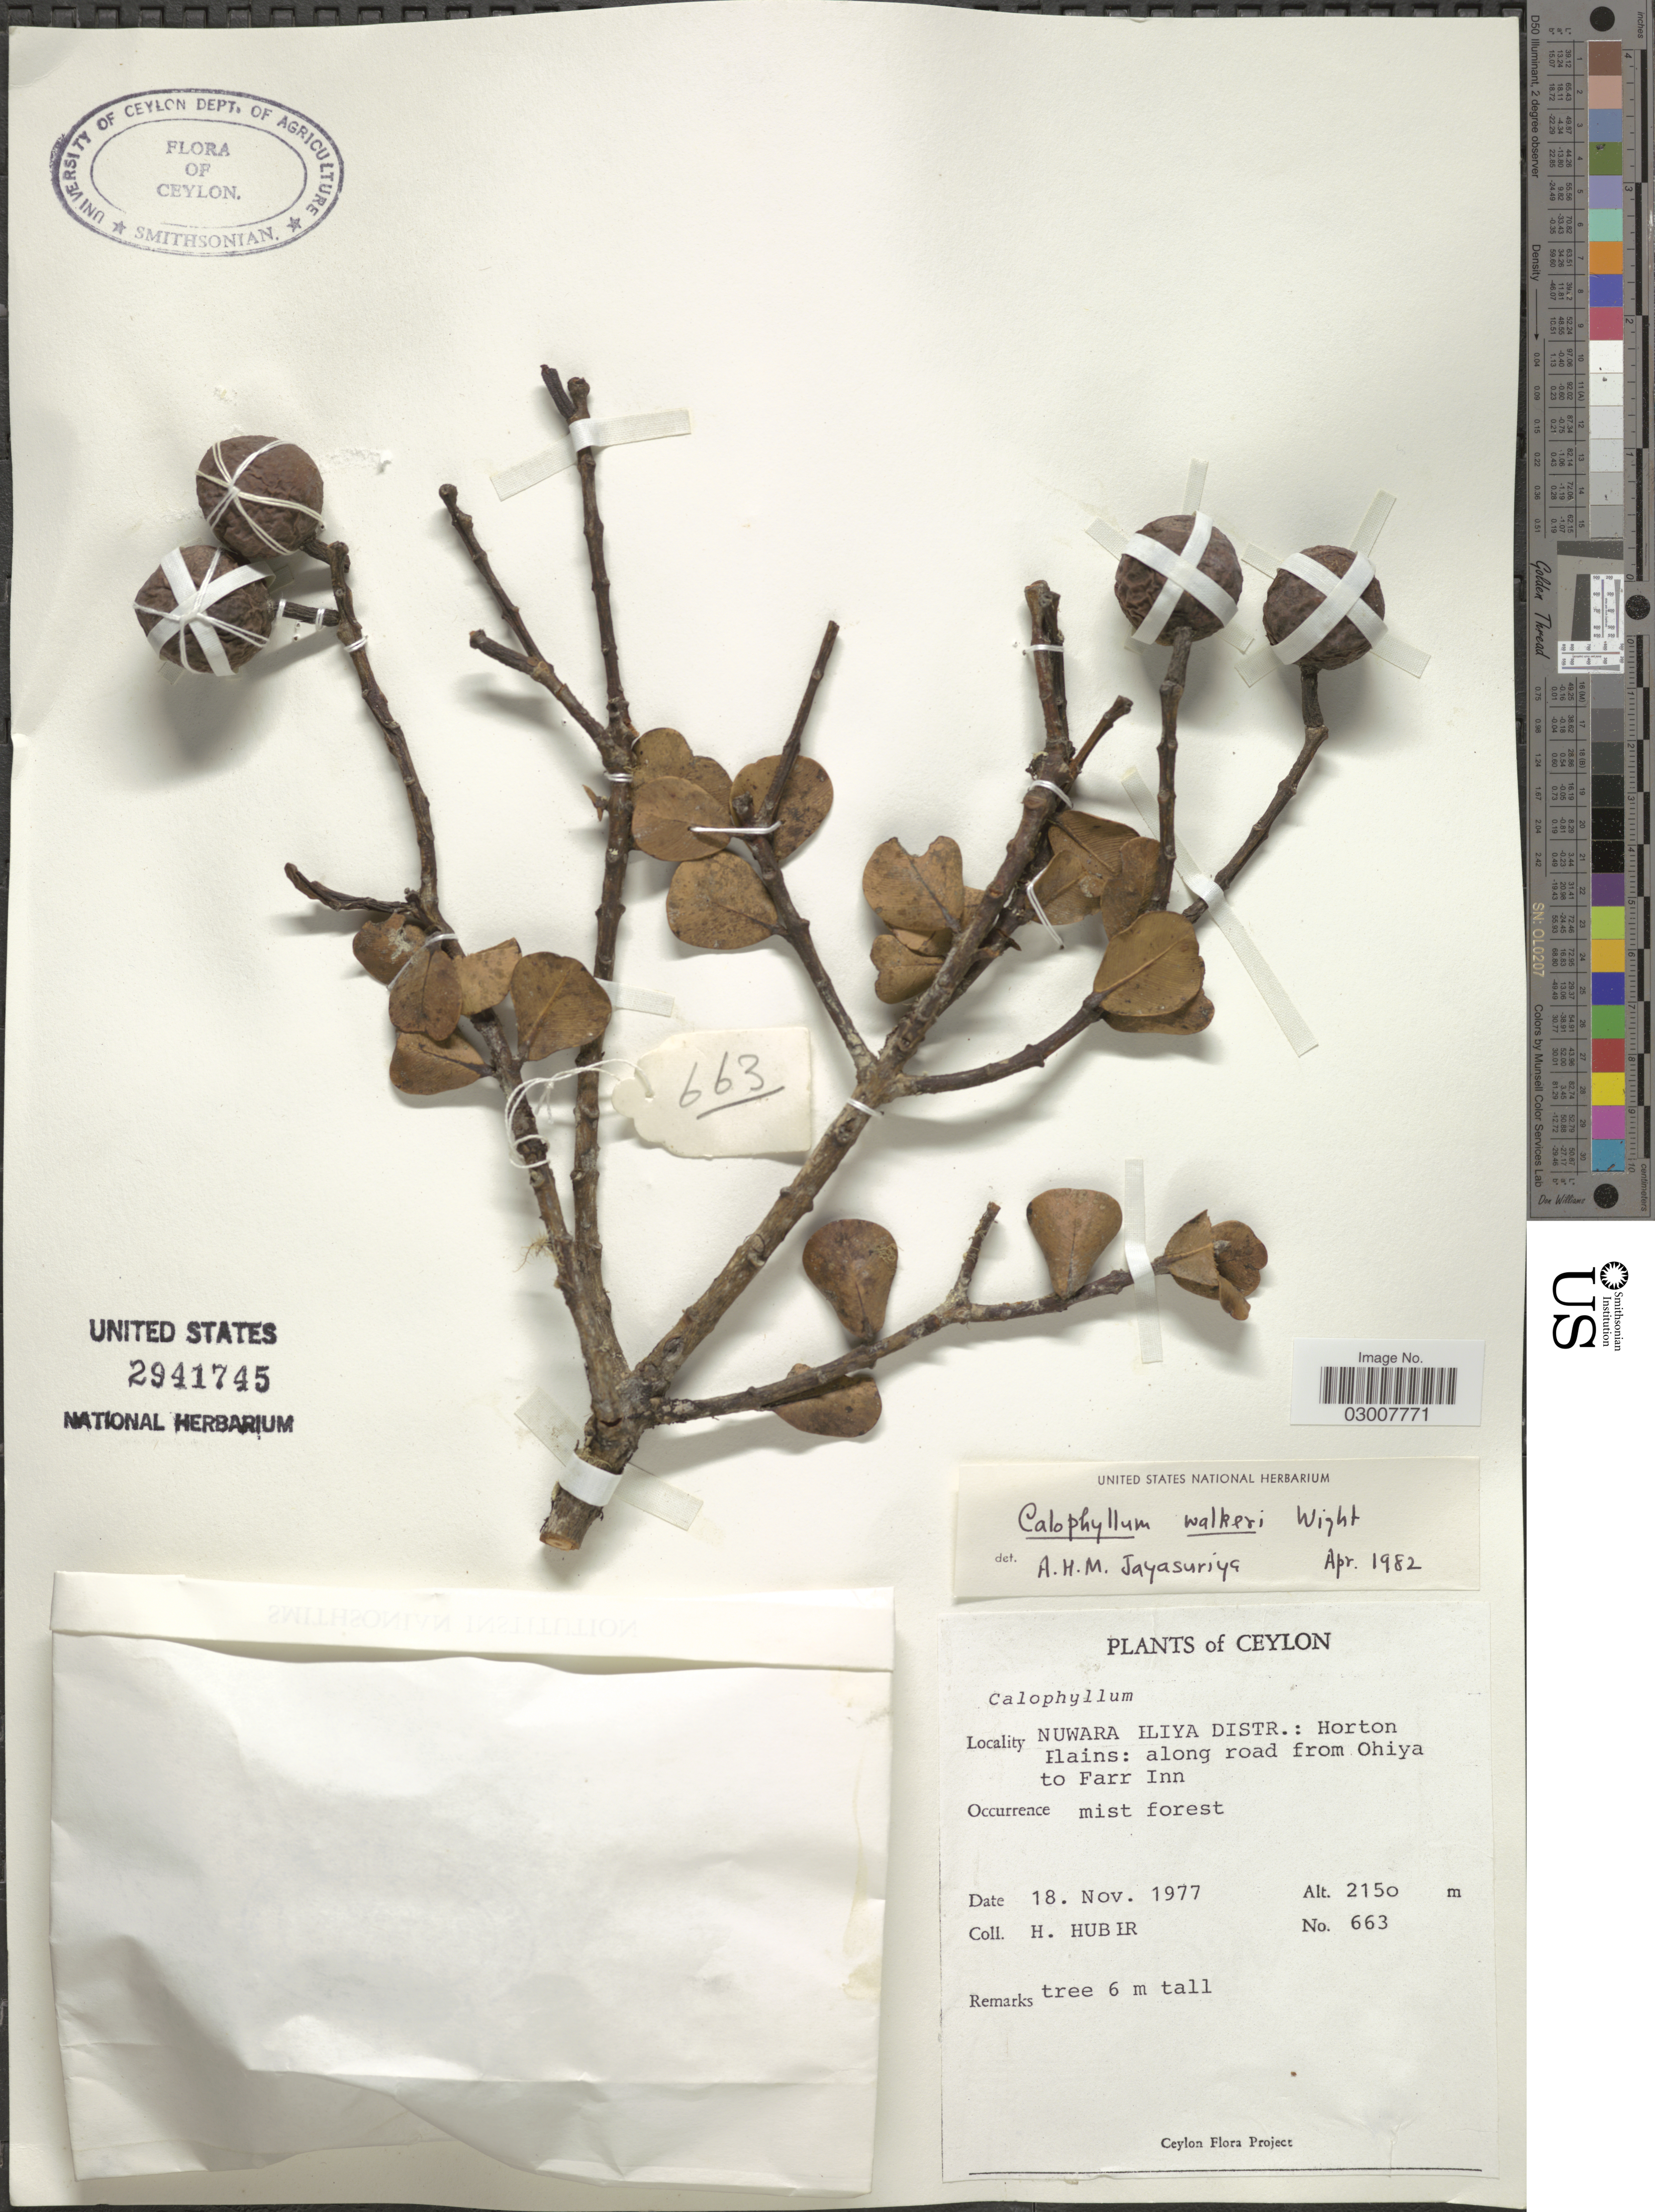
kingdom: Plantae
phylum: Tracheophyta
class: Magnoliopsida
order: Malpighiales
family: Calophyllaceae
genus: Calophyllum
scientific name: Calophyllum walkeri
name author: Wight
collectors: H. Huber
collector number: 663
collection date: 1977-11-18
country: Sri Lanka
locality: Ceylon. Nuwara Eliya Distr.: Horton Plains: along road from Ohiya to Farr Inn.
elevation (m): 2150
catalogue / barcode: US 2941745